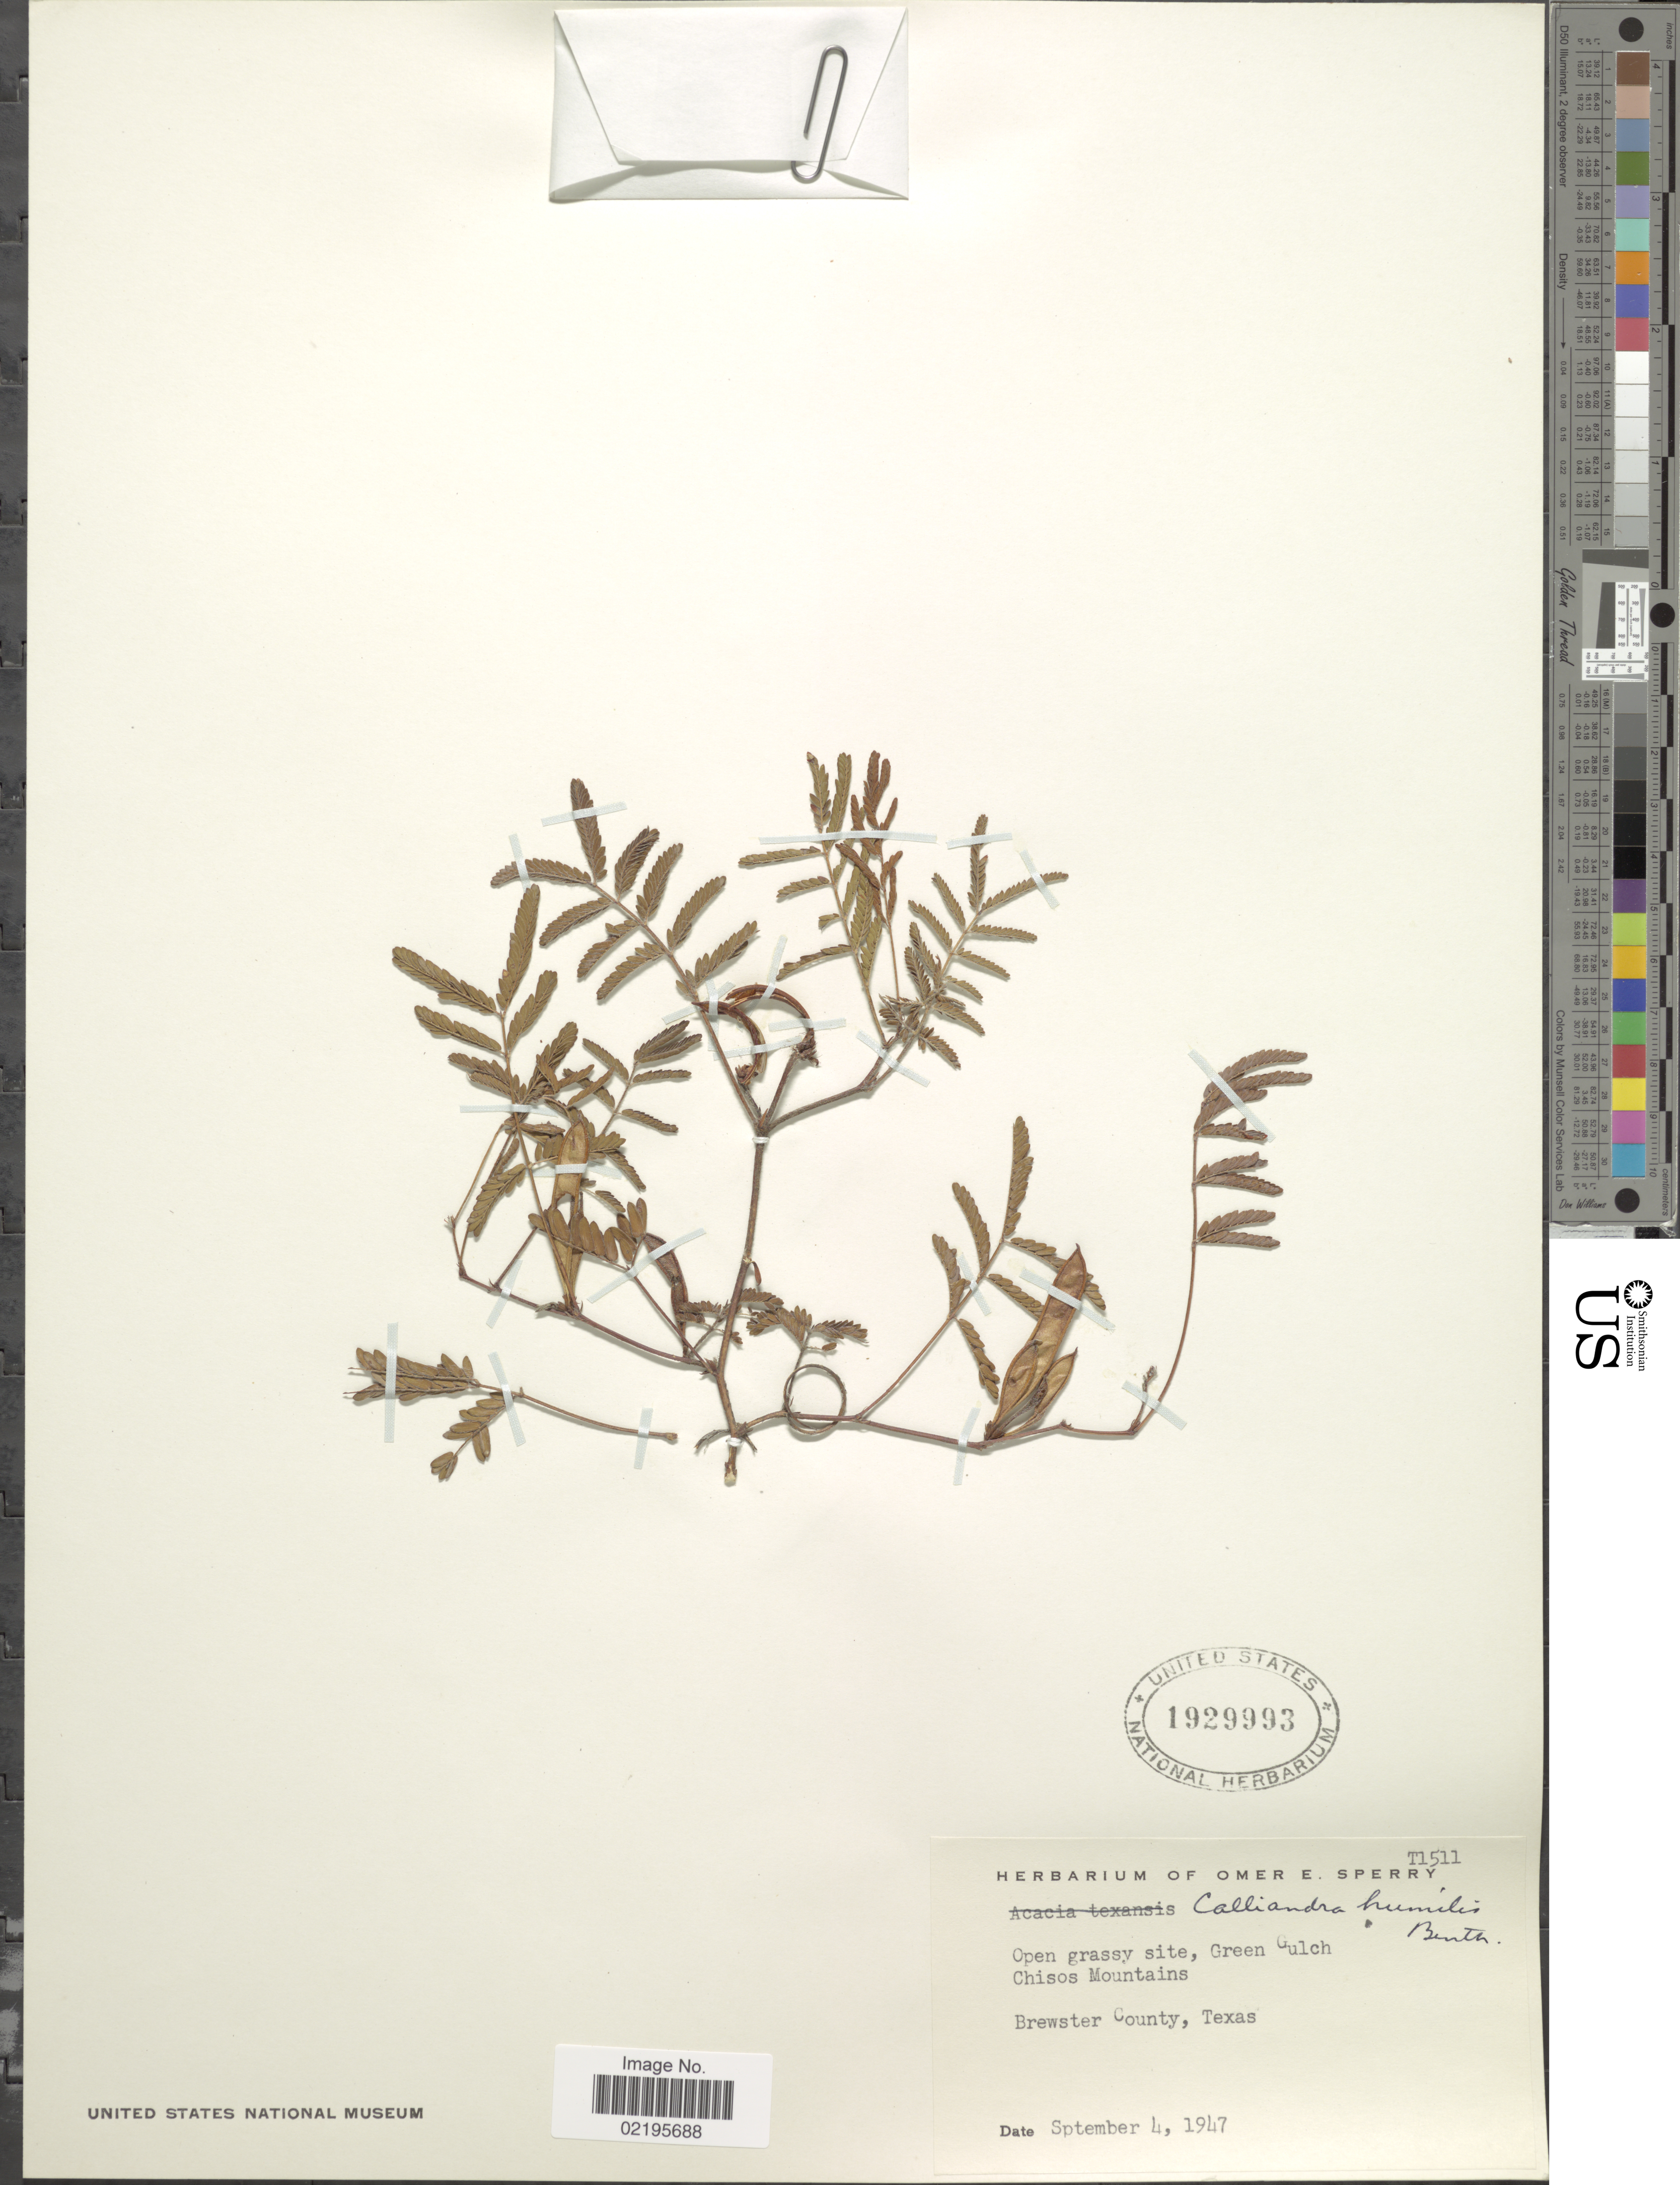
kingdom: Plantae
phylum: Tracheophyta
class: Magnoliopsida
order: Fabales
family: Fabaceae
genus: Calliandra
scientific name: Calliandra humilis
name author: Benth.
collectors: ex. herb. Omer E. Sperry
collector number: T1511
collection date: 1947-09-04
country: United States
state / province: Texas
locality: Green Gulch, Chisos Mountains, Bewster County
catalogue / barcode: US 1929993